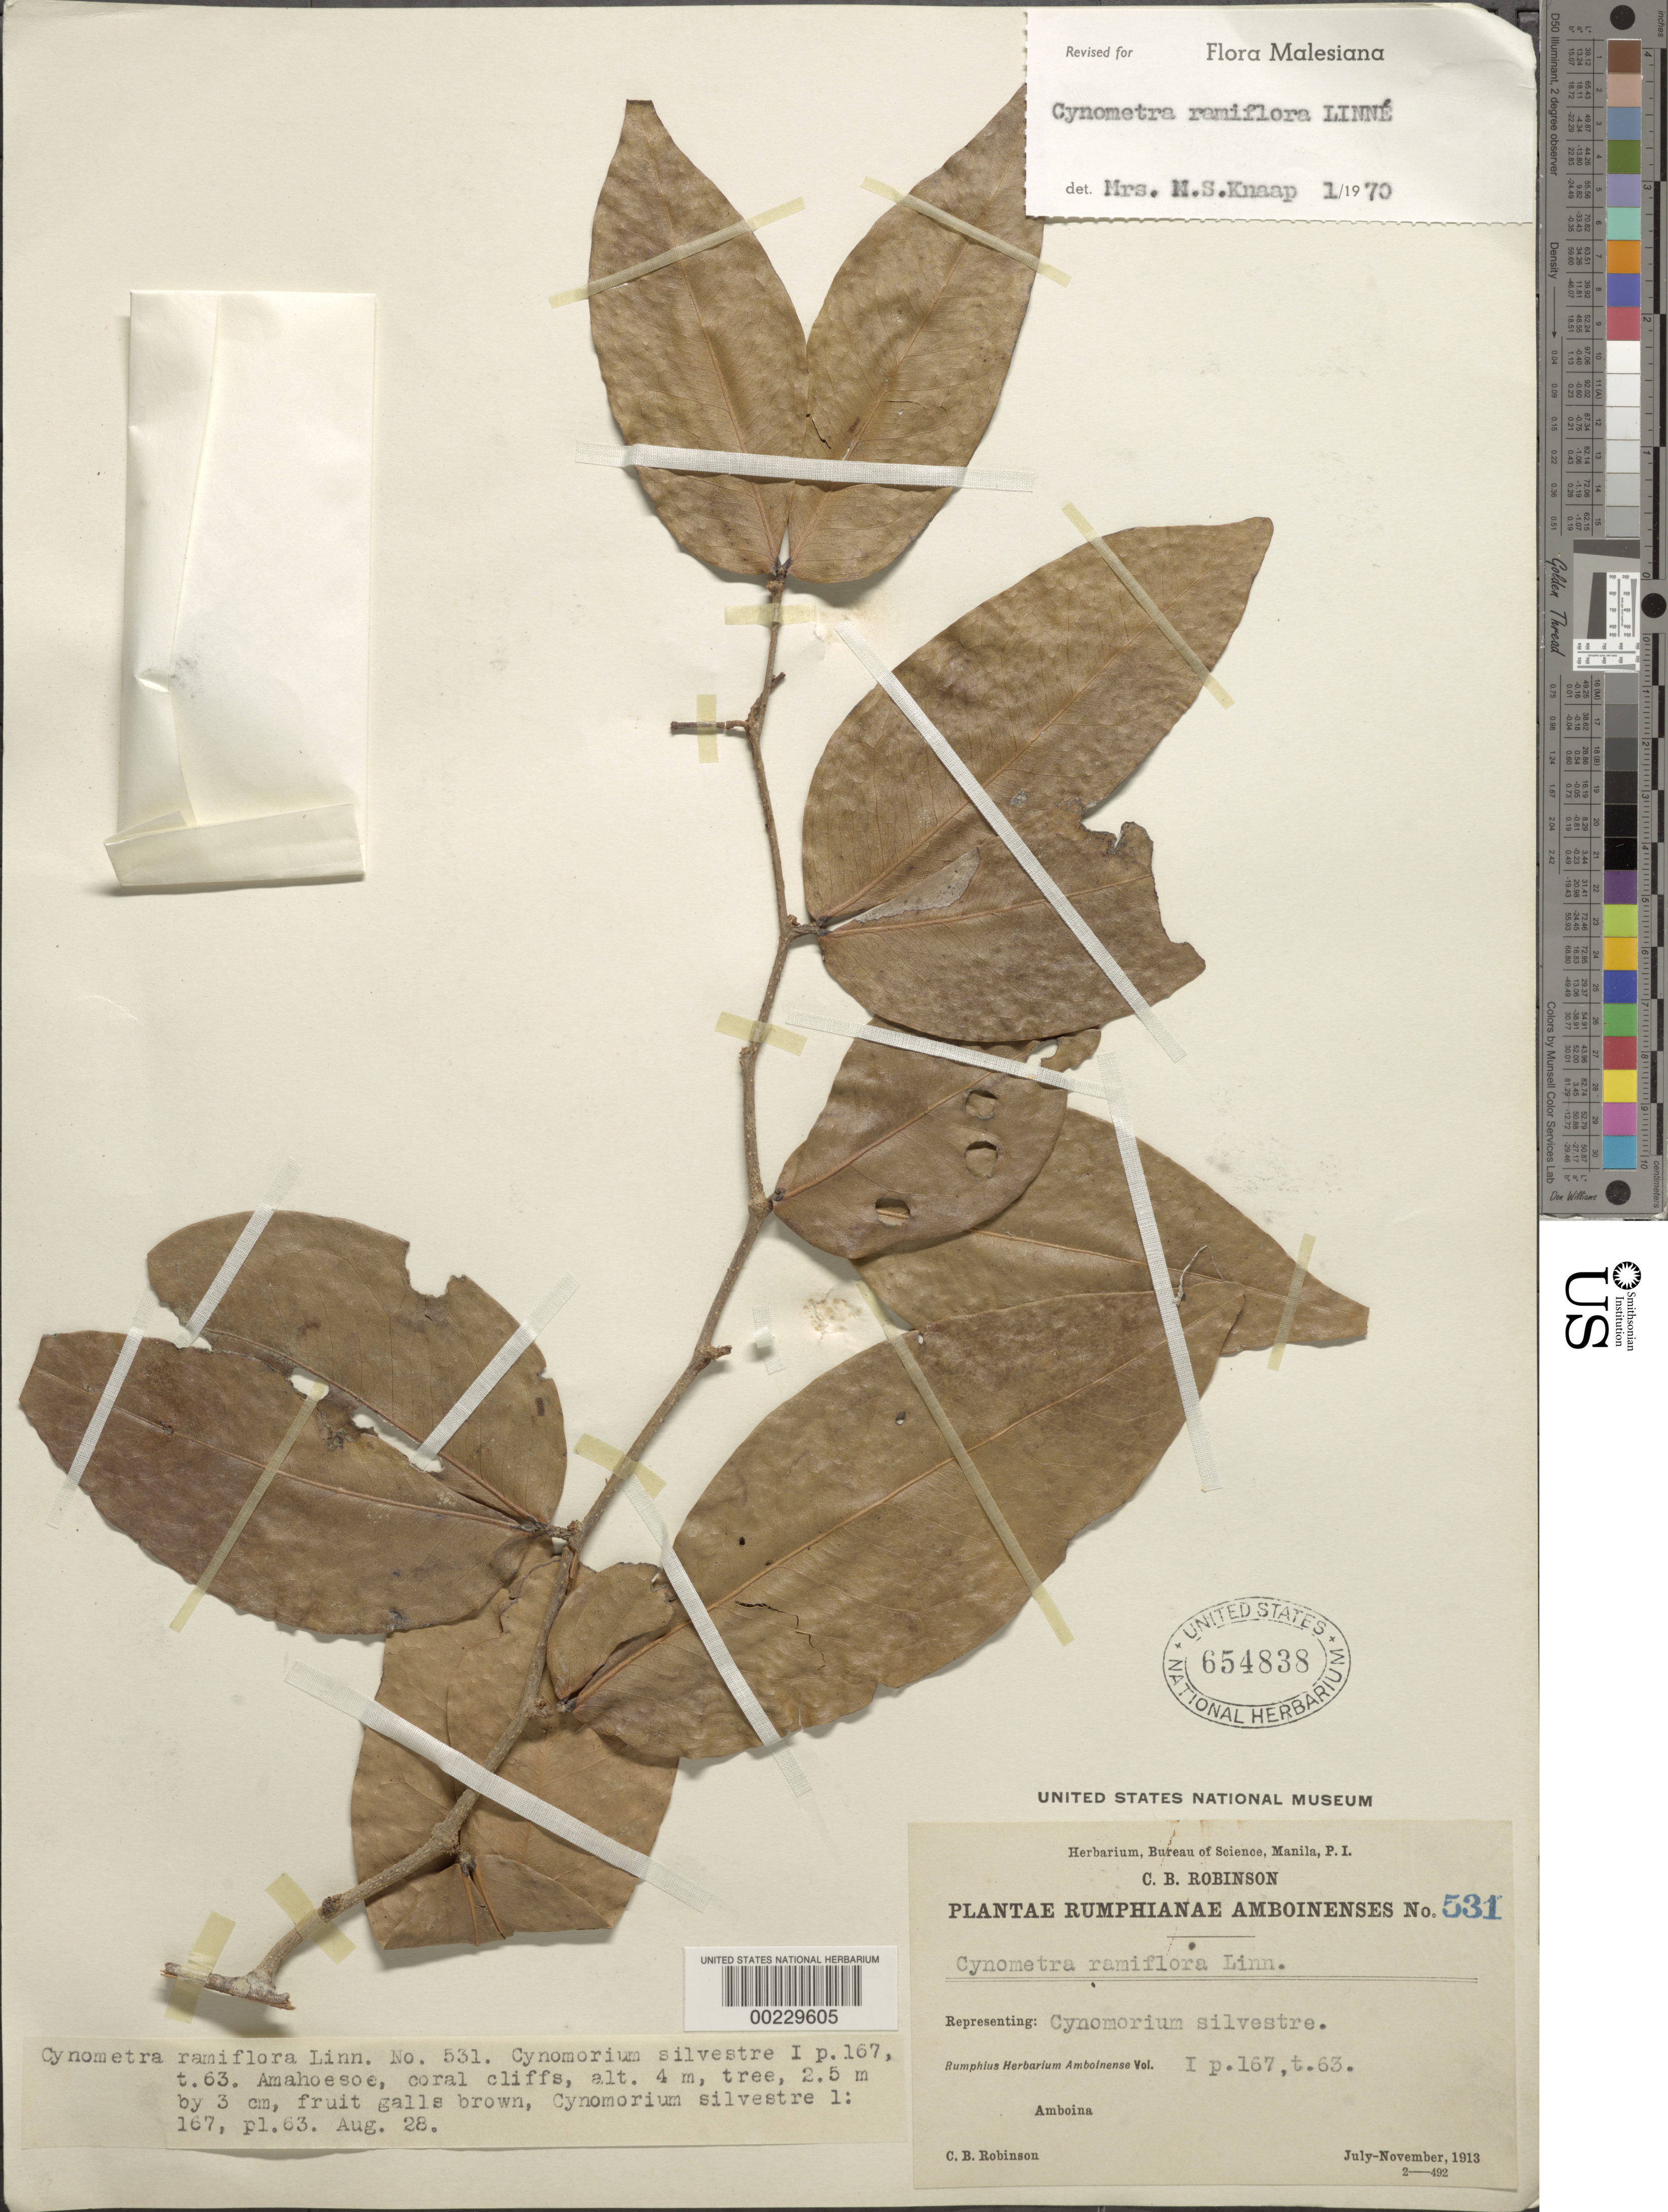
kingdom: Plantae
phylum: Tracheophyta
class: Magnoliopsida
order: Fabales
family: Fabaceae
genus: Cynometra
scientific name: Cynometra ramiflora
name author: L.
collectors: C. Robinson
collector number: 521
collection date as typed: Jul 1913 to -- Nov 1913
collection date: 1913-07/1913-11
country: Indonesia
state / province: Maluku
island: Amboina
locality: Amahoesoe [Moluccas]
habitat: Coral cliffs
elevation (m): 4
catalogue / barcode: US 654838